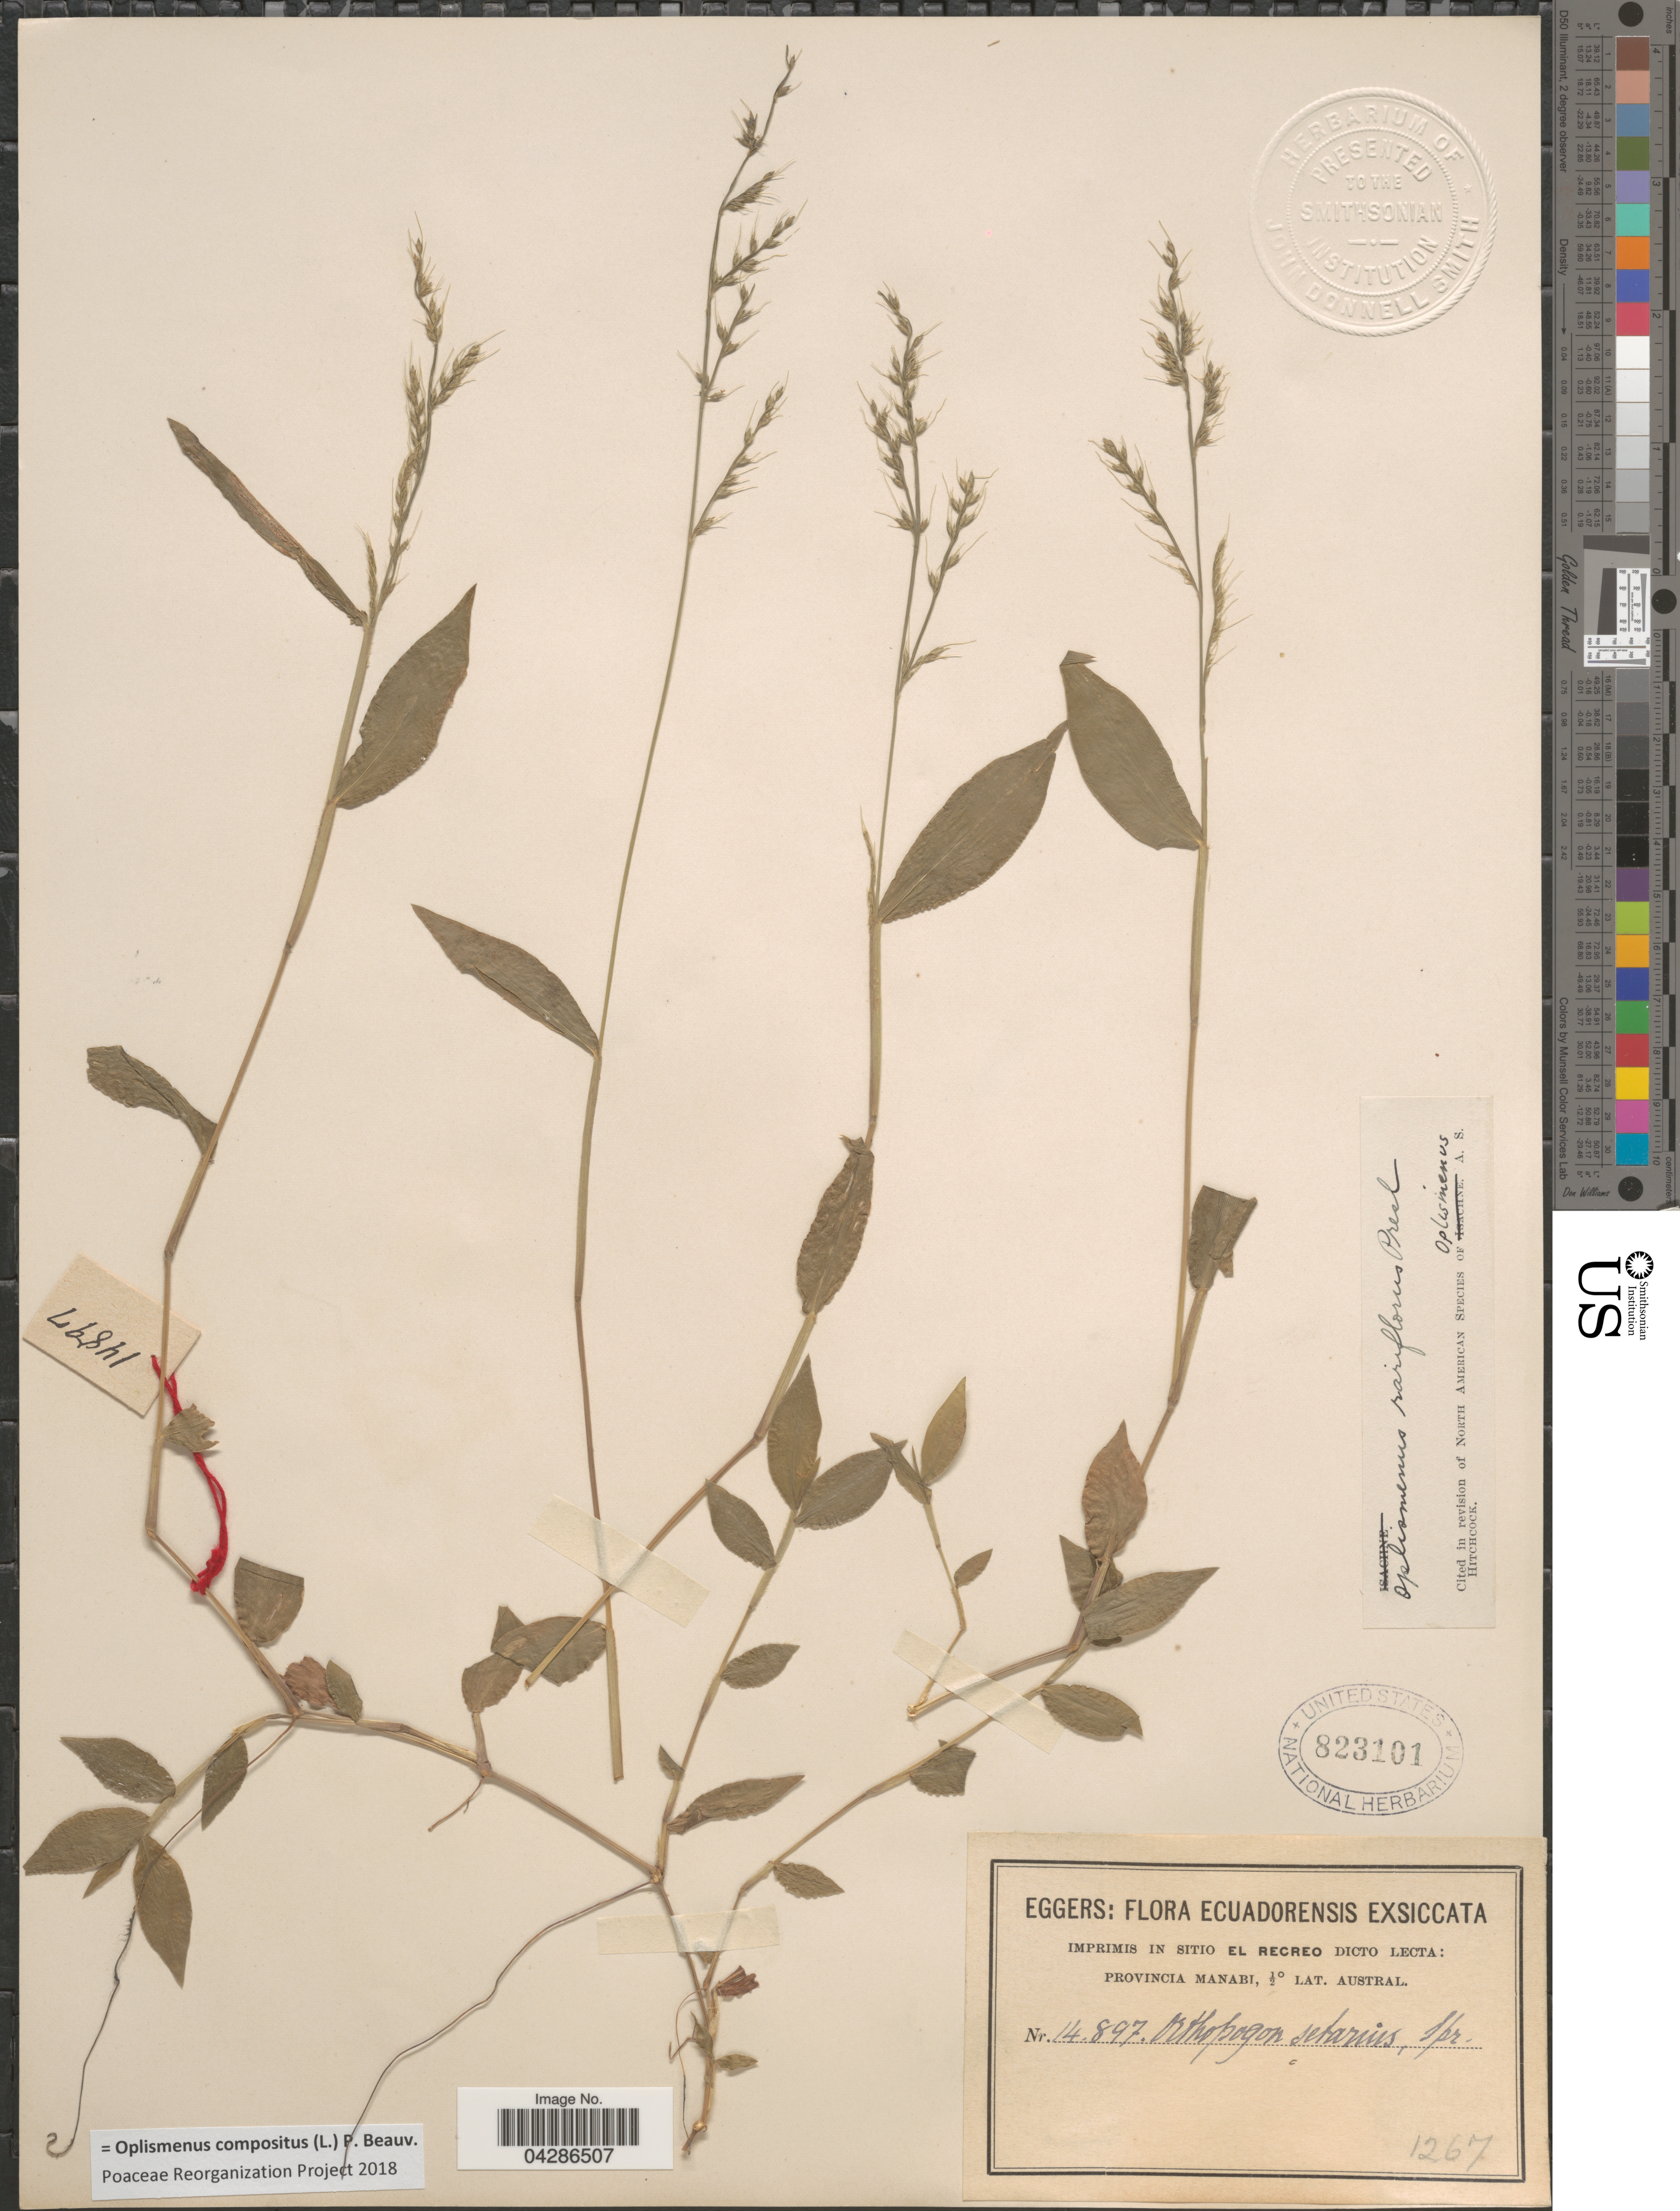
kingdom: Plantae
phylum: Tracheophyta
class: Liliopsida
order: Poales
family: Poaceae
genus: Oplismenus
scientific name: Oplismenus compositus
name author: (L.) P. Beauv.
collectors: -. Eggers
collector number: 14897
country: Ecuador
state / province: Manabí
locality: Imprimis In Sitio El recreo Dicto Lecta.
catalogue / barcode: US 823101